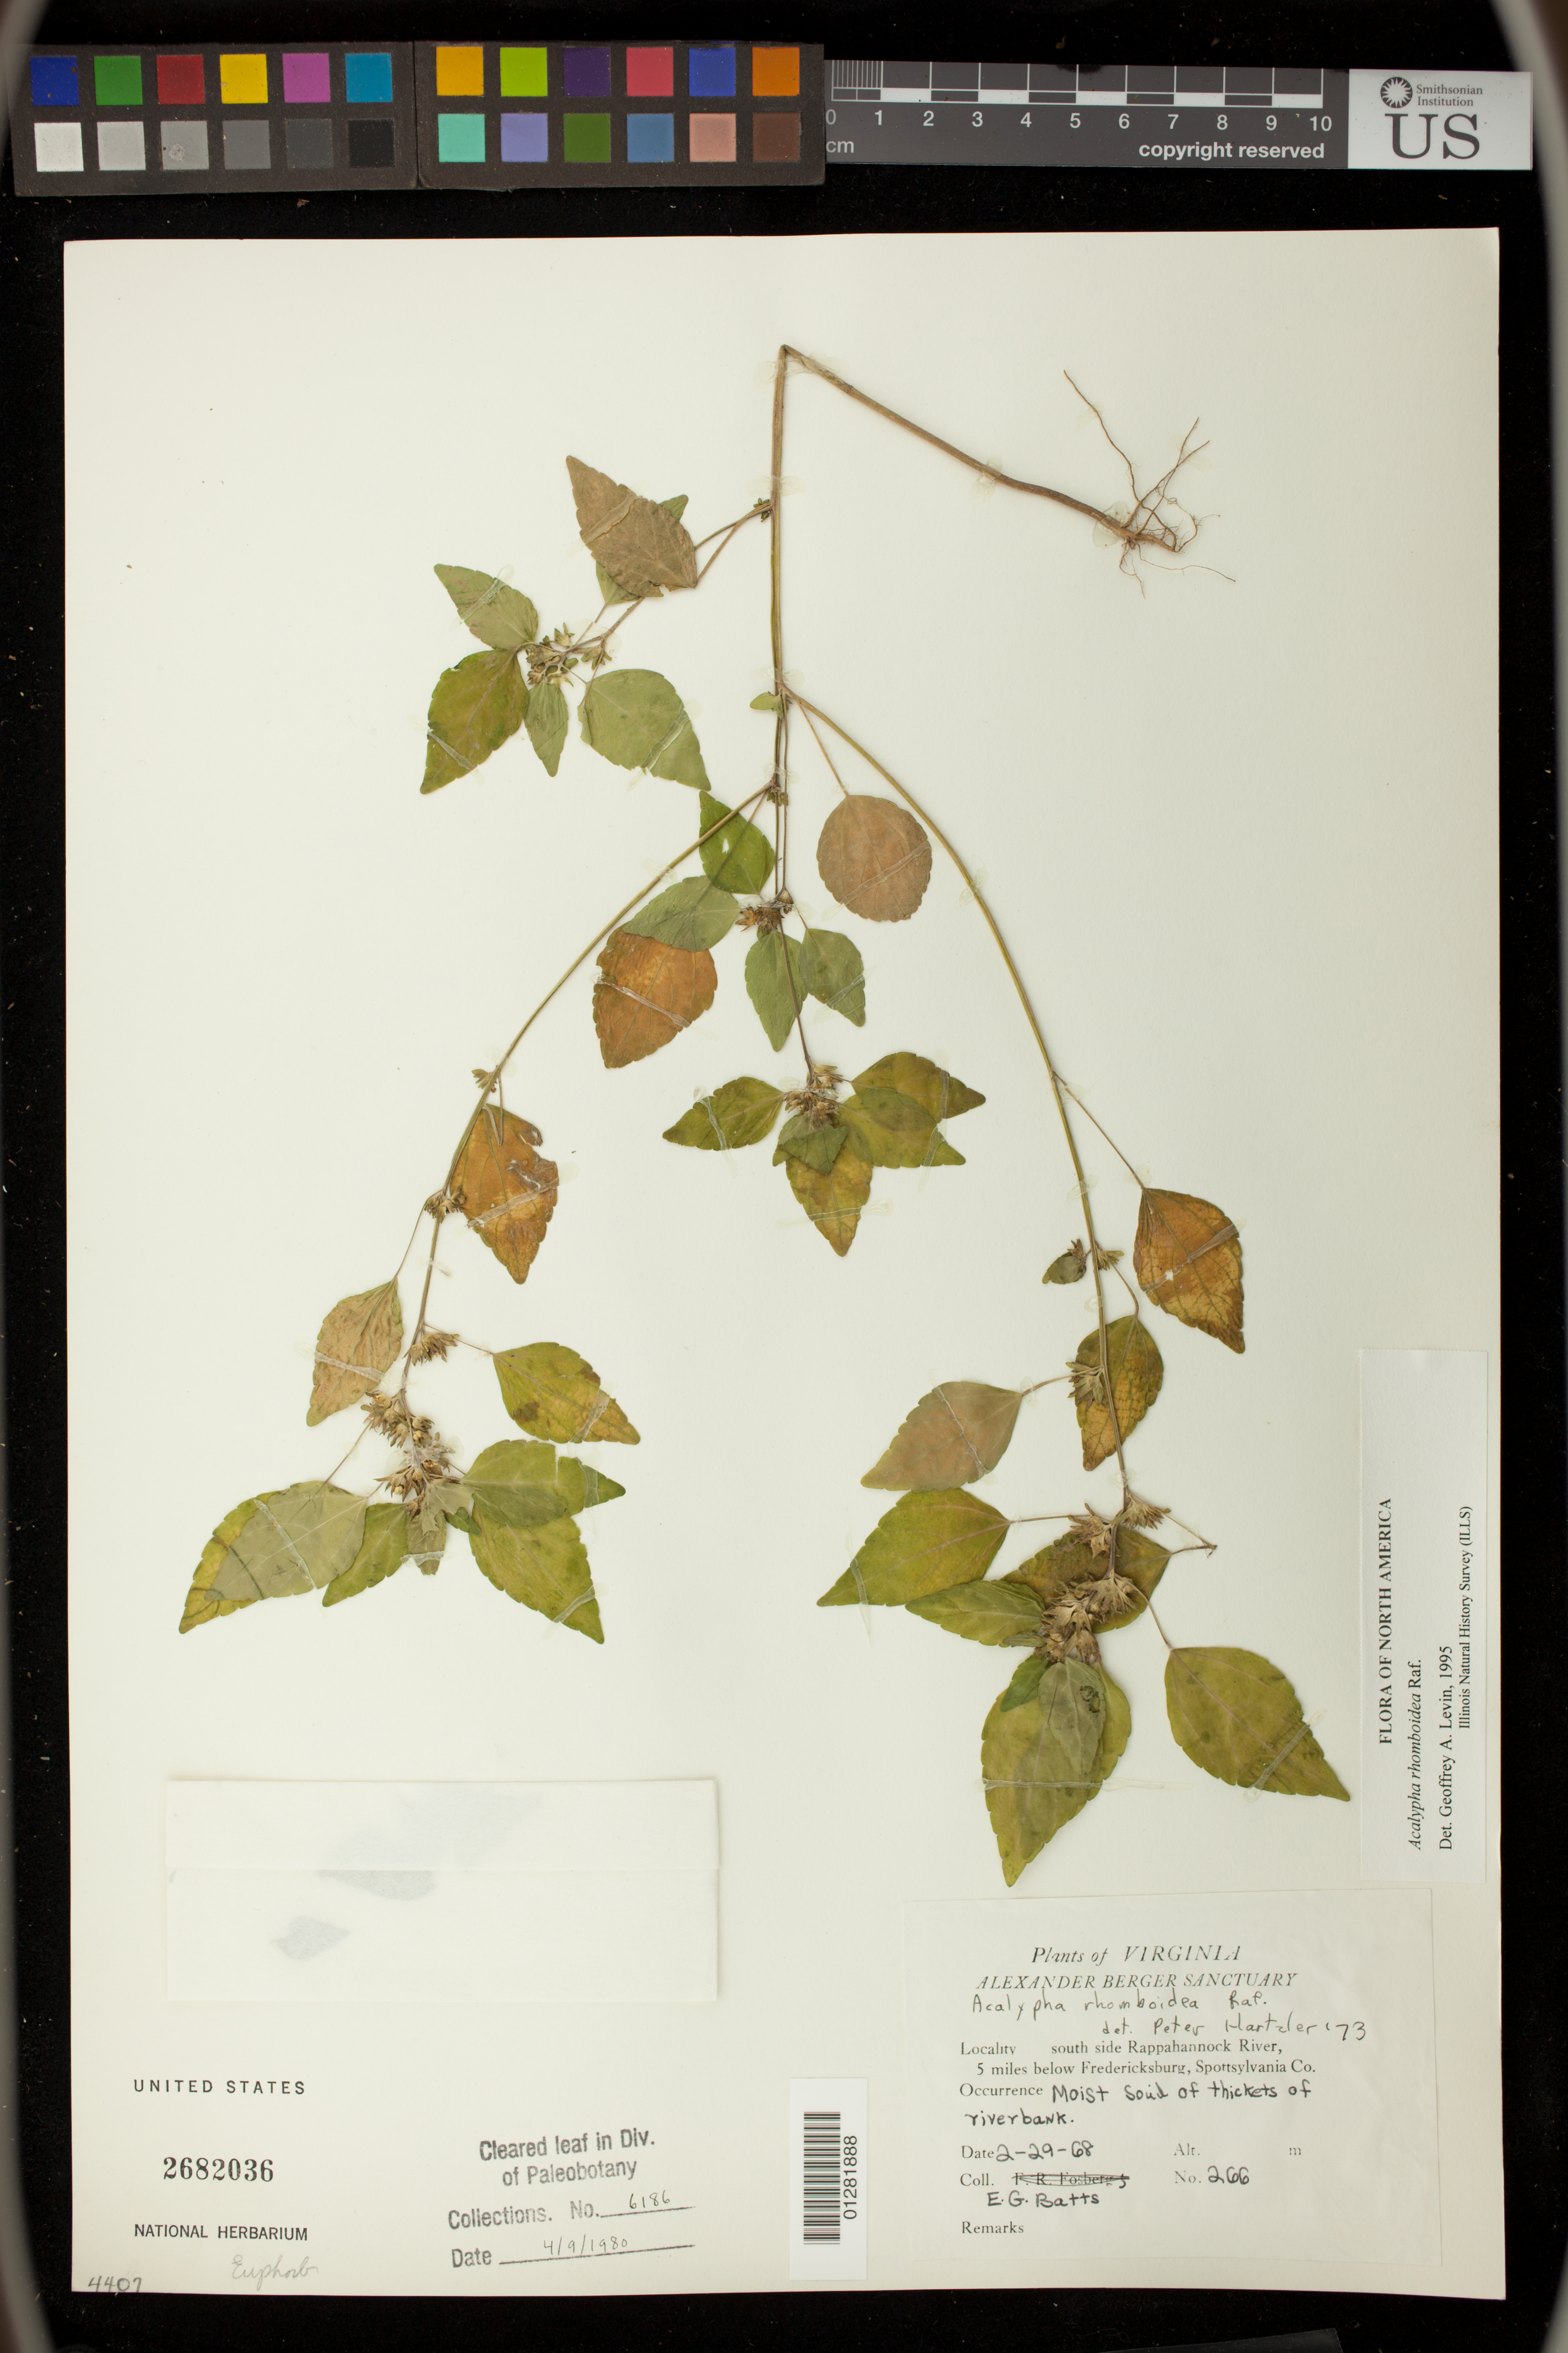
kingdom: Plantae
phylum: Tracheophyta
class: Magnoliopsida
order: Malpighiales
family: Euphorbiaceae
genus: Acalypha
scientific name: Acalypha rhomboidea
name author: Raf.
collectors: E. Batts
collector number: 266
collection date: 1968-02-29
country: United States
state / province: Virginia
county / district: Spotsylvania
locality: south side of Rappahannock River, 5 miles below Fredericksburg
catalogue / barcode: US 2682036